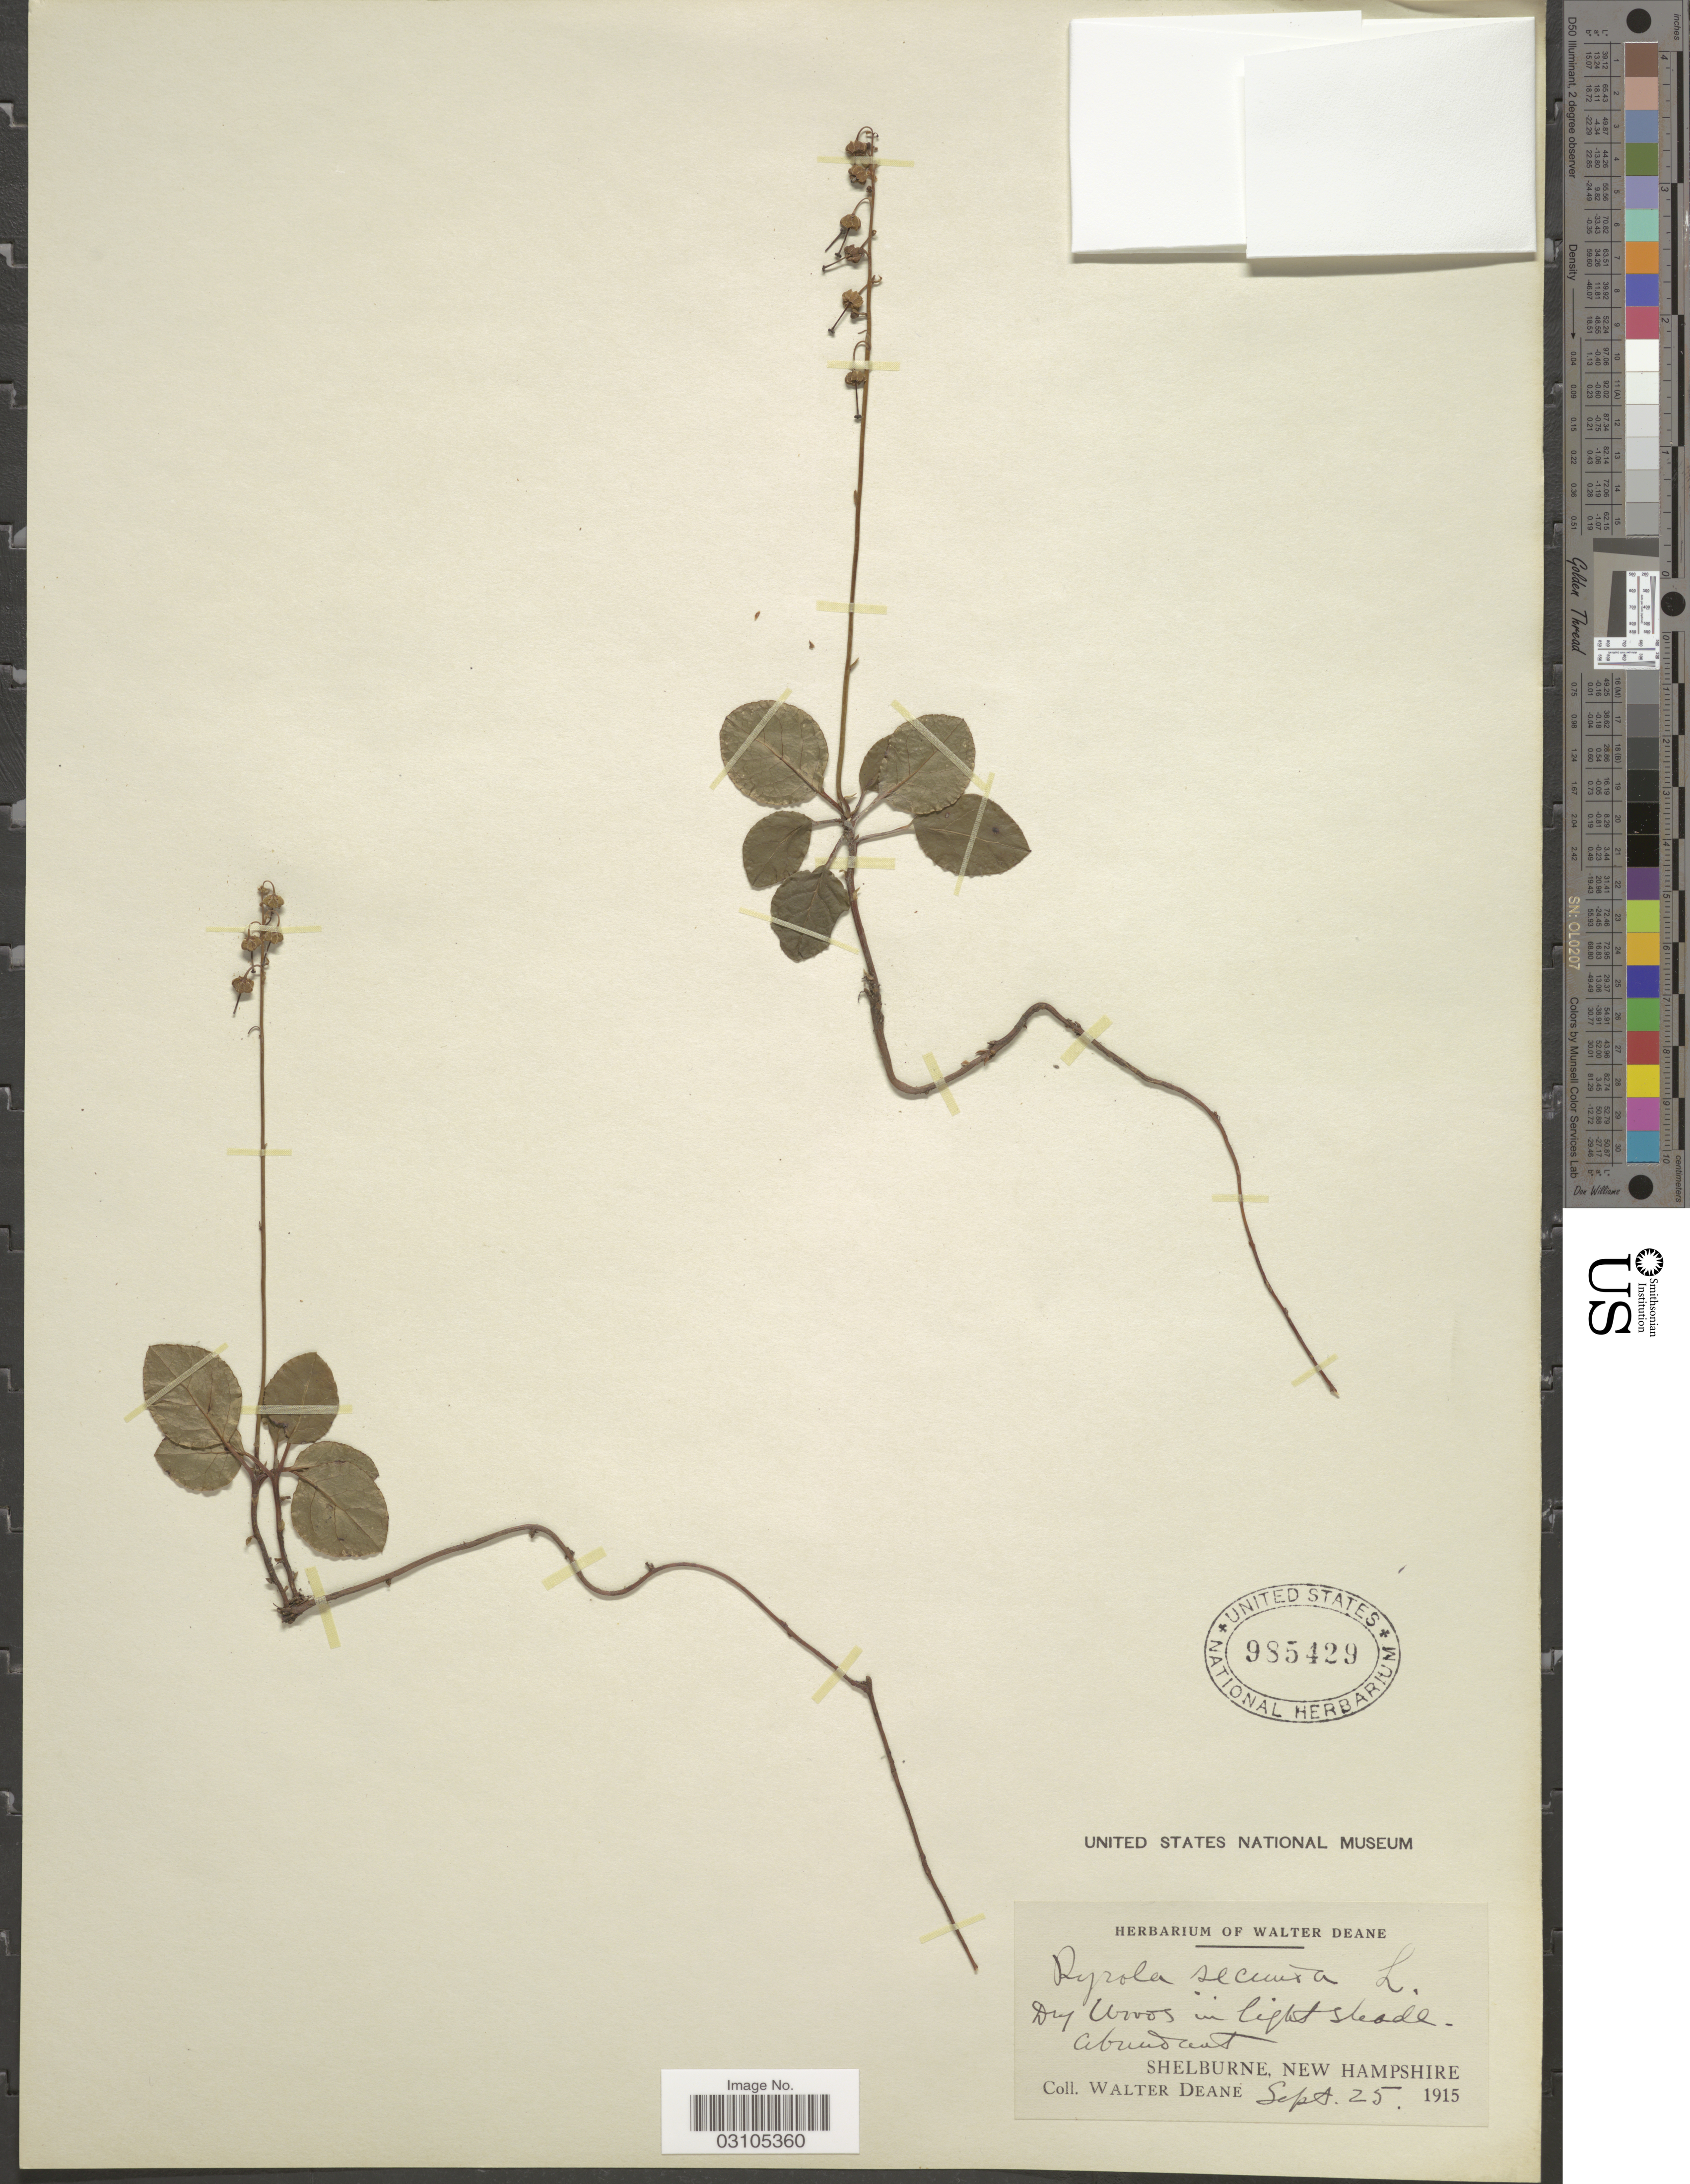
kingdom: Plantae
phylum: Tracheophyta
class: Magnoliopsida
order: Ericales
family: Ericaceae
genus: Orthilia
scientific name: Orthilia secunda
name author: (L.) House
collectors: W. Deane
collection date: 1915-09-25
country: United States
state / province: New Hampshire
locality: Shelburne.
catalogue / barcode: US 985429